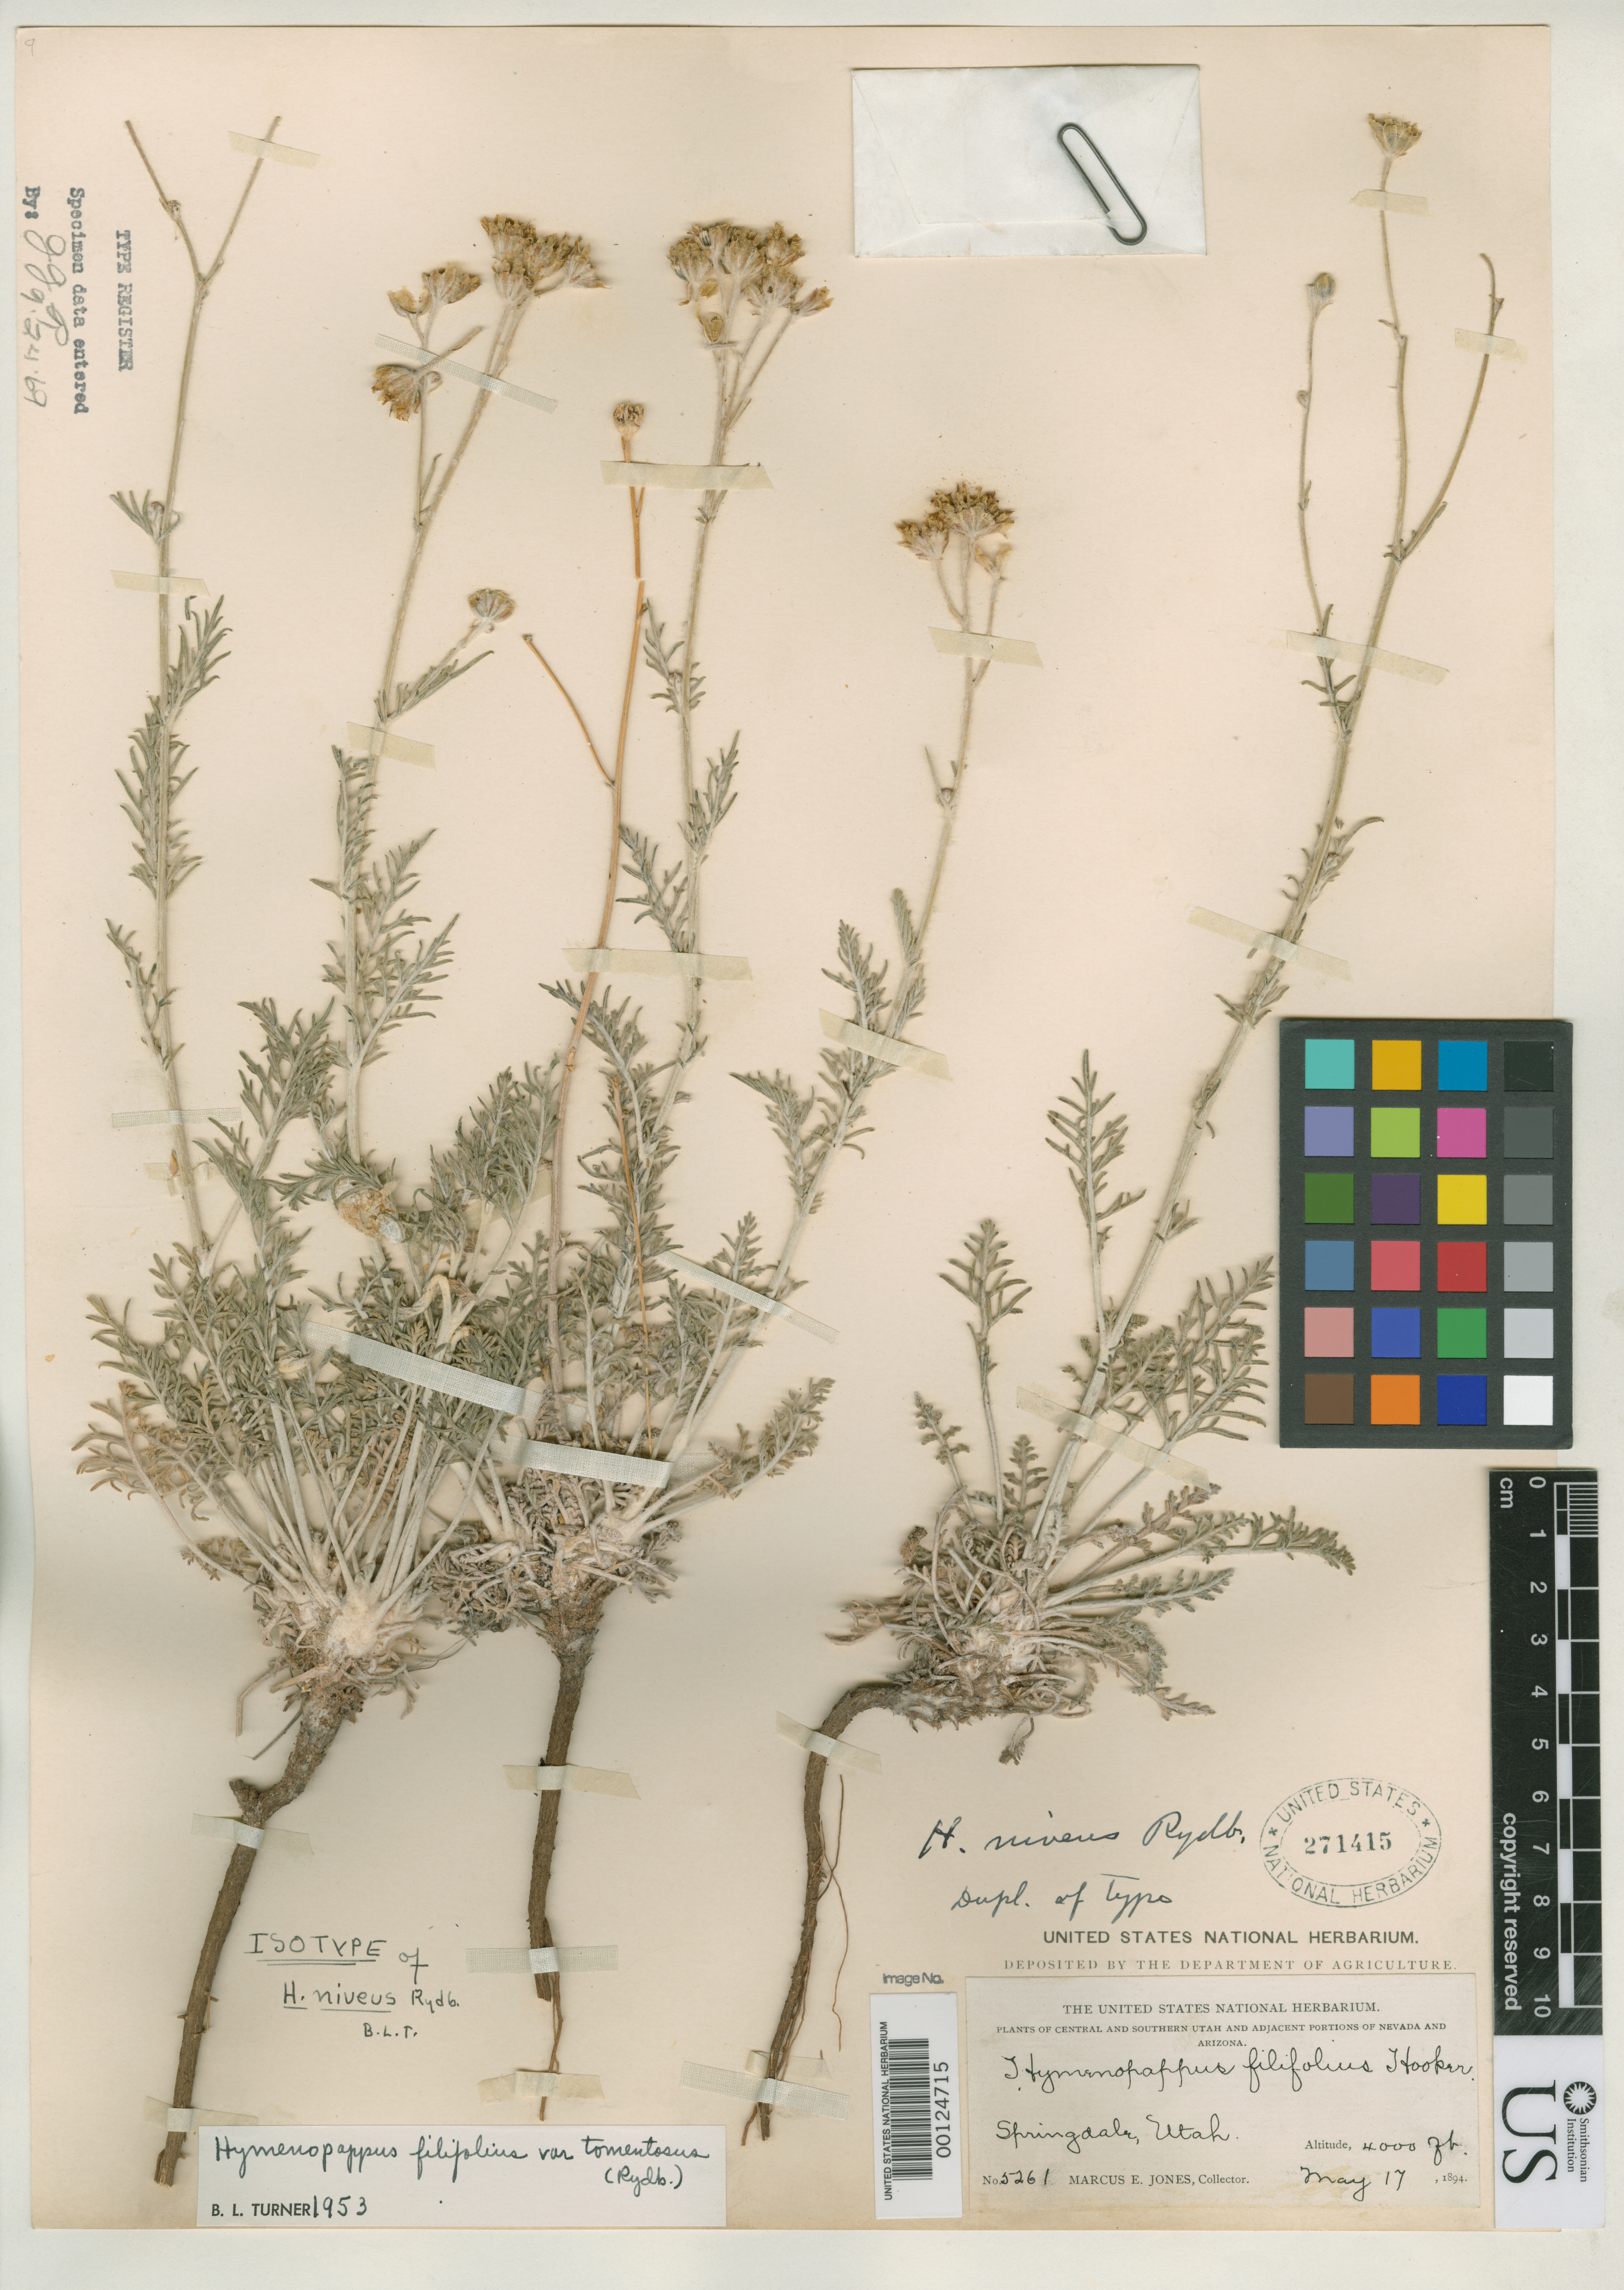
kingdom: Plantae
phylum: Tracheophyta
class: Magnoliopsida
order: Asterales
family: Asteraceae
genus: Hymenopappus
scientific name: Hymenopappus niveus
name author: Rydb.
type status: Isotype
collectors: M. E. Jones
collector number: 5261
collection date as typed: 17 May 1894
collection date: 1894-05-17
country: United States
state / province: Utah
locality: Springdale.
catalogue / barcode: US 271415